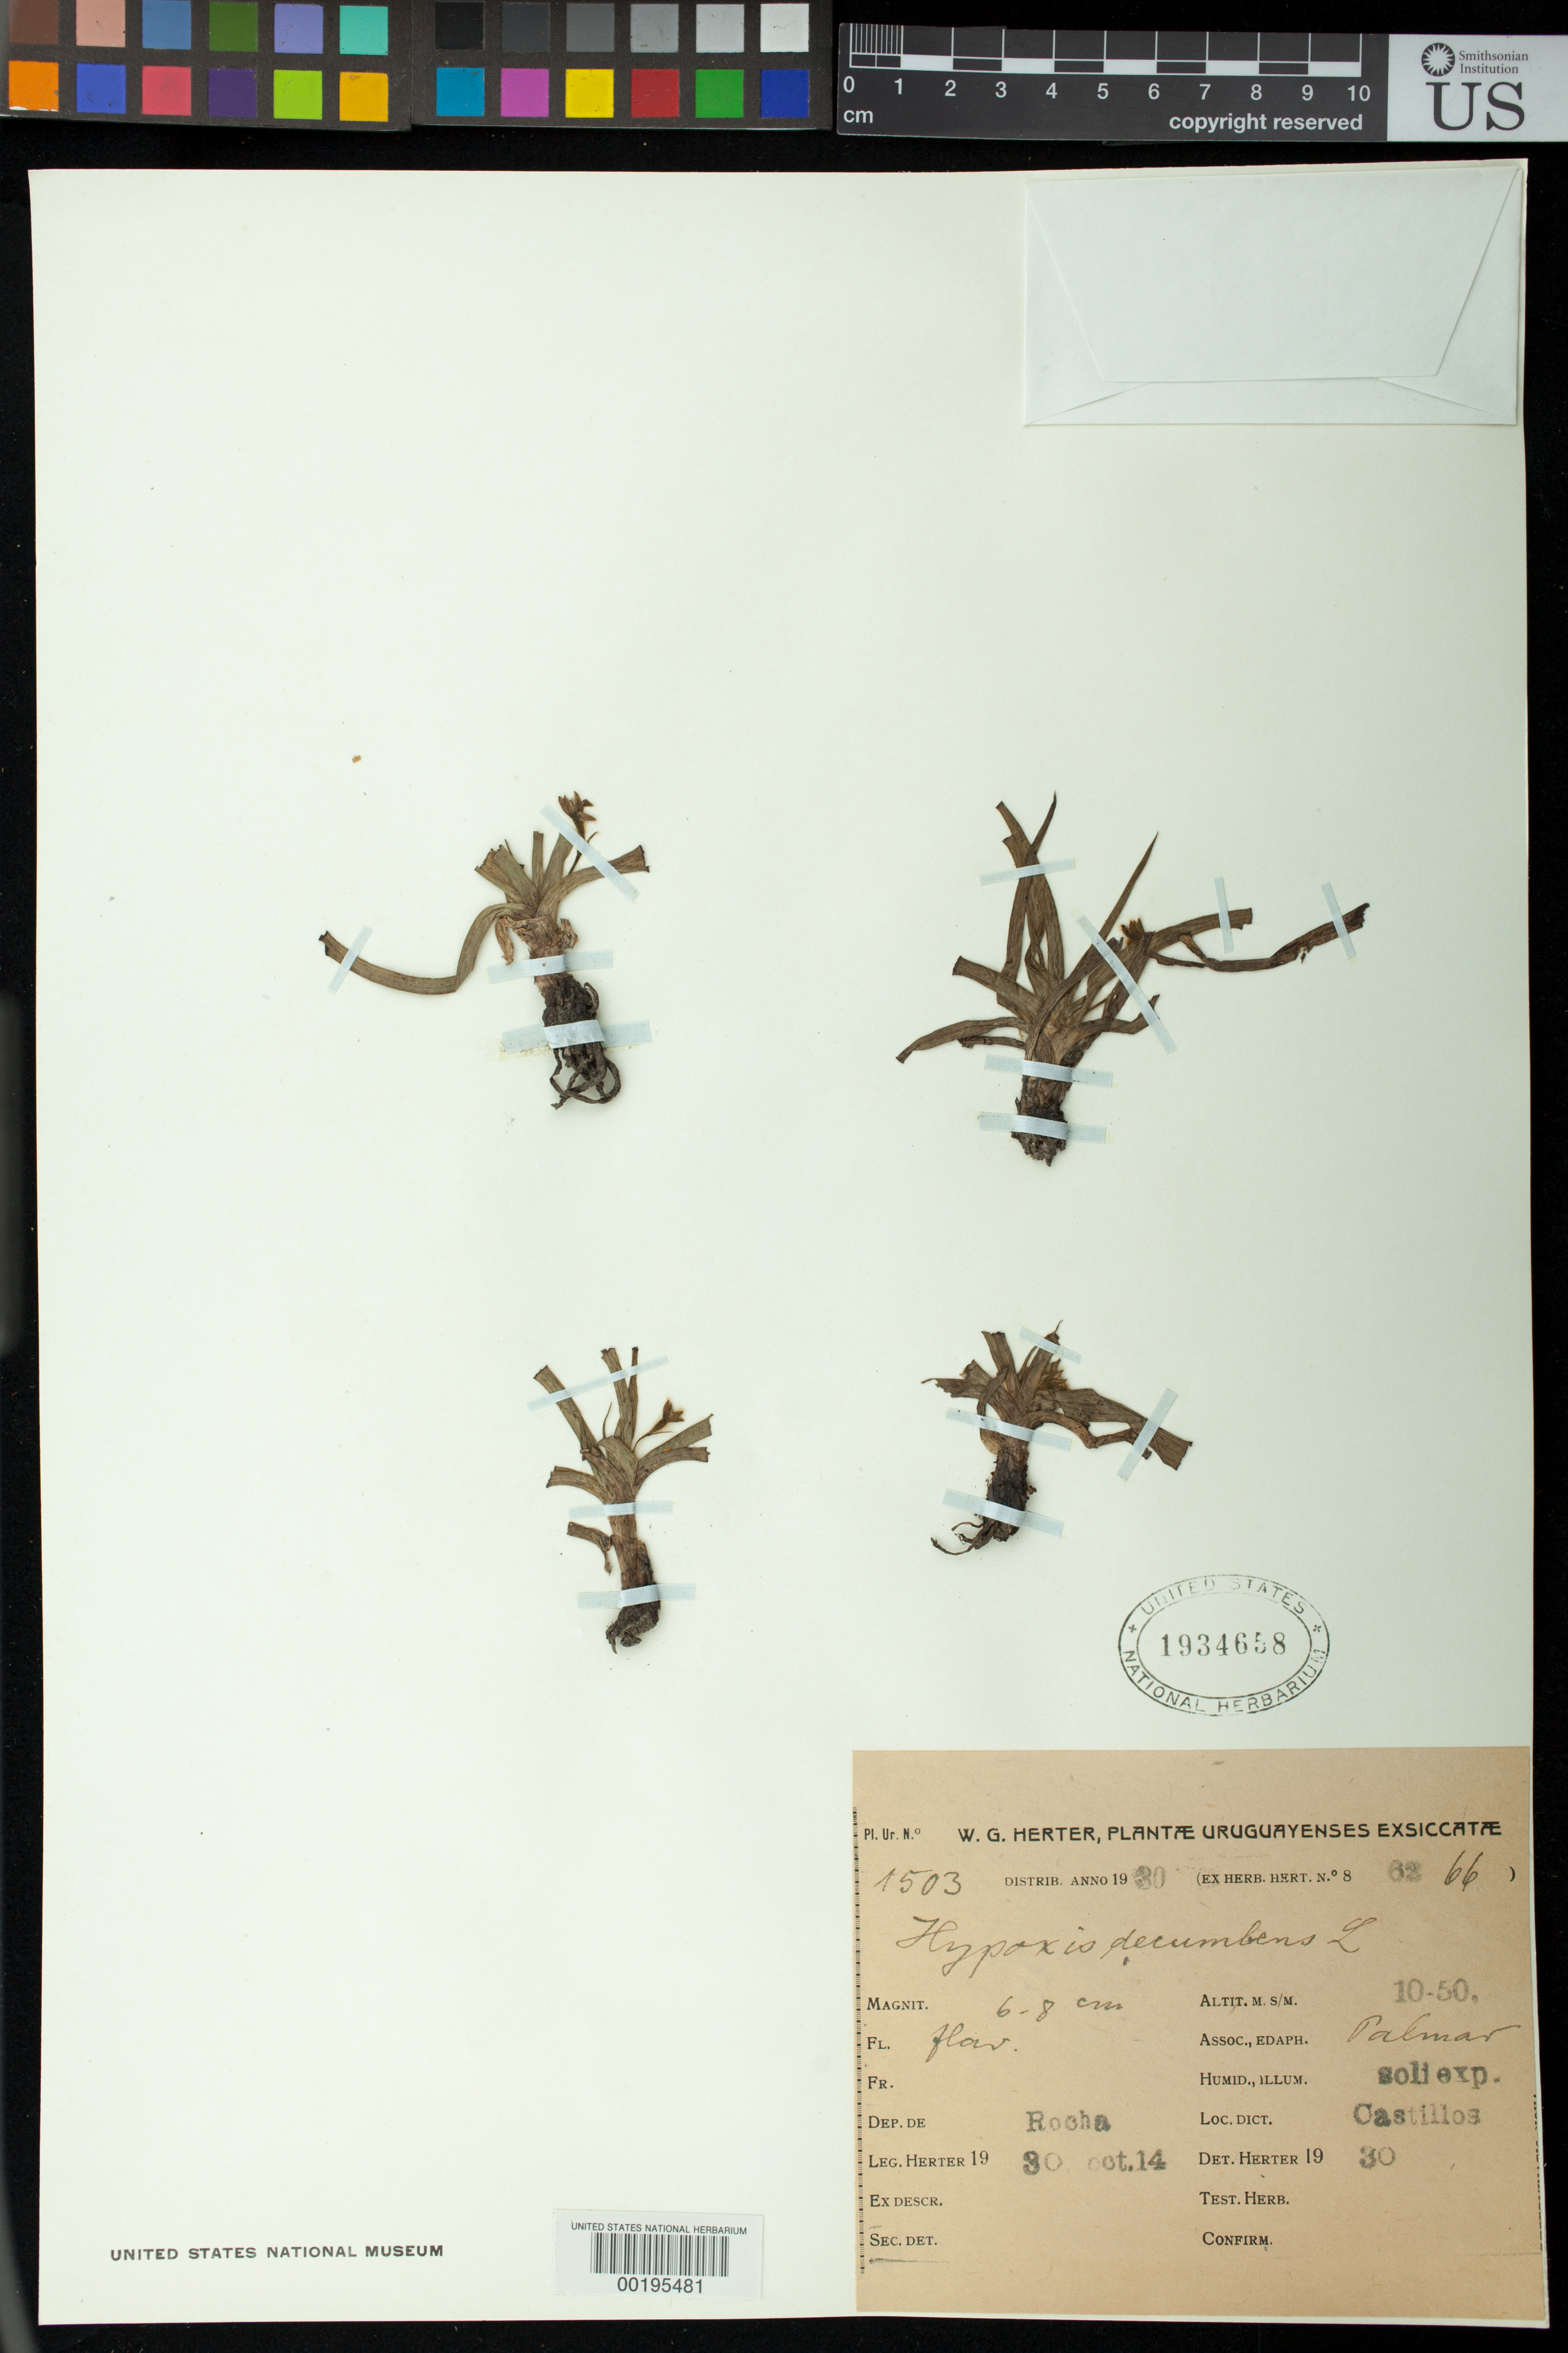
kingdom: Plantae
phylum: Tracheophyta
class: Liliopsida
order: Asparagales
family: Hypoxidaceae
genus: Hypoxis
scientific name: Hypoxis decumbens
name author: L.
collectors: W. G. Herter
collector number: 1503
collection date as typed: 14 Oct 1930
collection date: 1930-10-14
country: Uruguay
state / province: Rocha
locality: Castillos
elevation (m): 10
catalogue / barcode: US 1934658